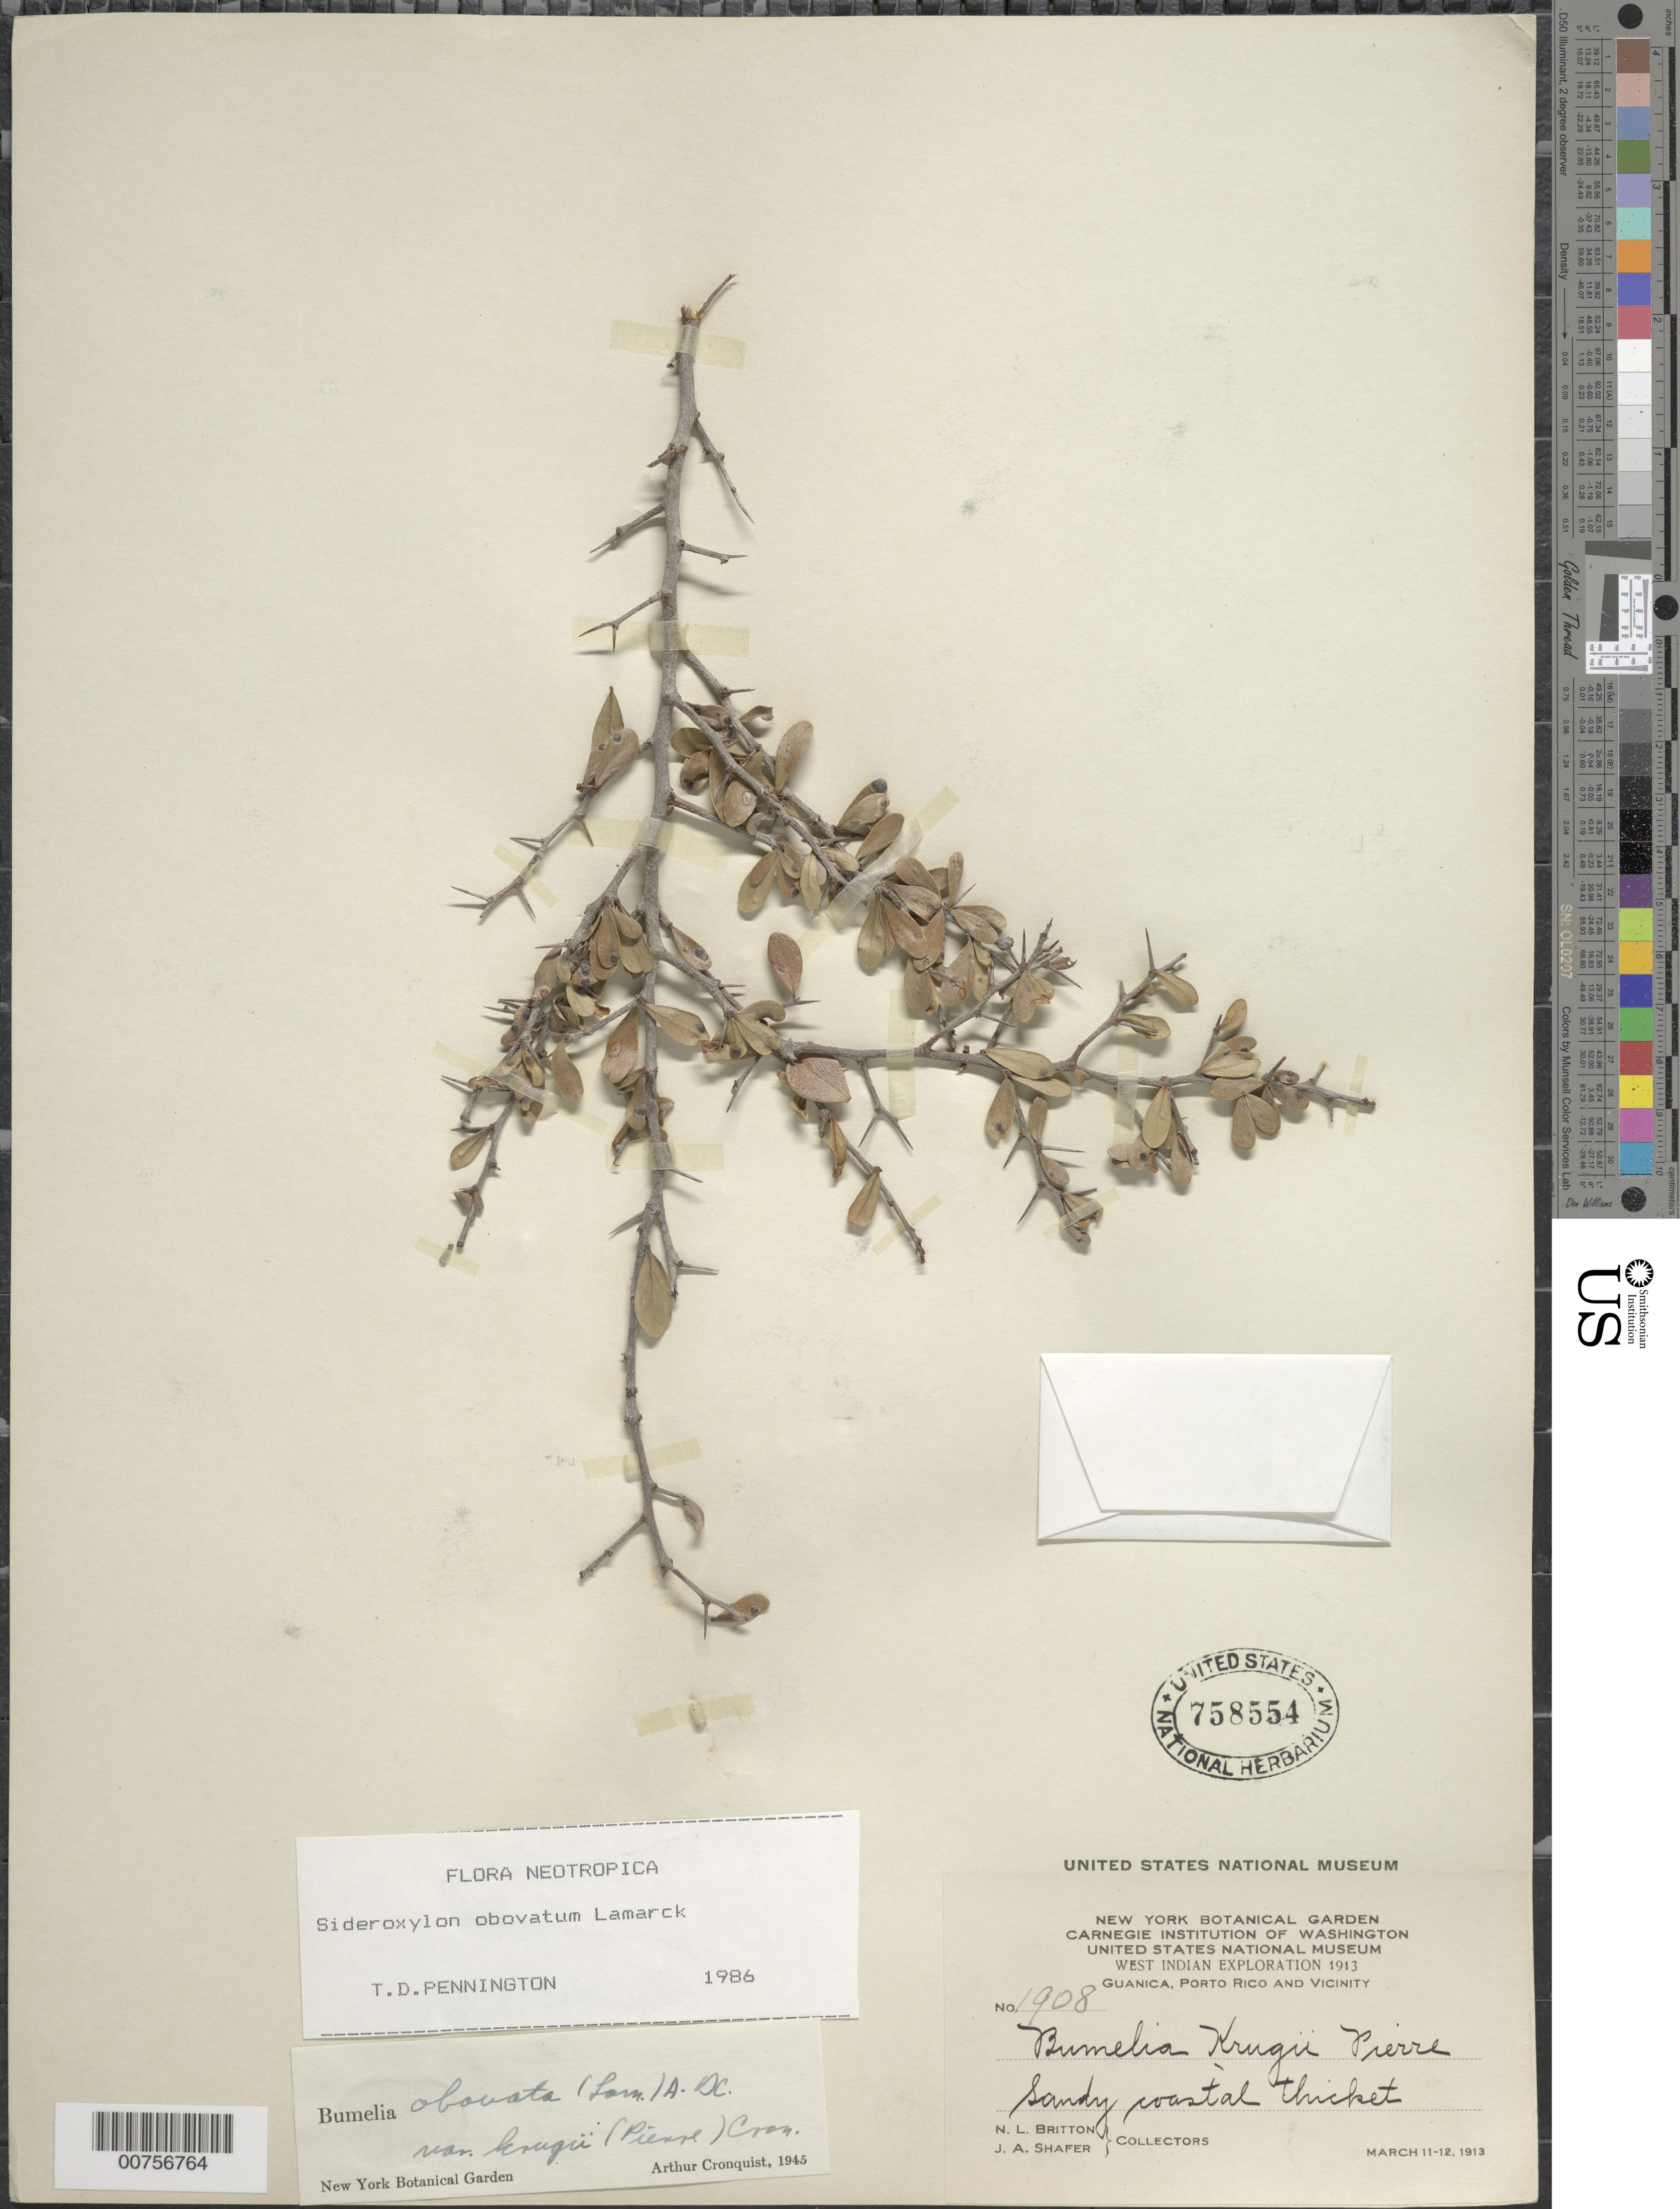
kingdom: Plantae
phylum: Tracheophyta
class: Magnoliopsida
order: Ericales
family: Sapotaceae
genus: Sideroxylon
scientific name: Sideroxylon obovatum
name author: Lam.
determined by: Pennington, T. D., (K)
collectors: N. Britton & J. A. Shafer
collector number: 1908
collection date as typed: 11 Mar 1913 to 12 Mar 1913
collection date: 1913-03-11/1913-03-12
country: Puerto Rico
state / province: Guánica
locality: Guanica.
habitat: Sandy coastal thicket.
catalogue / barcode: US 758554